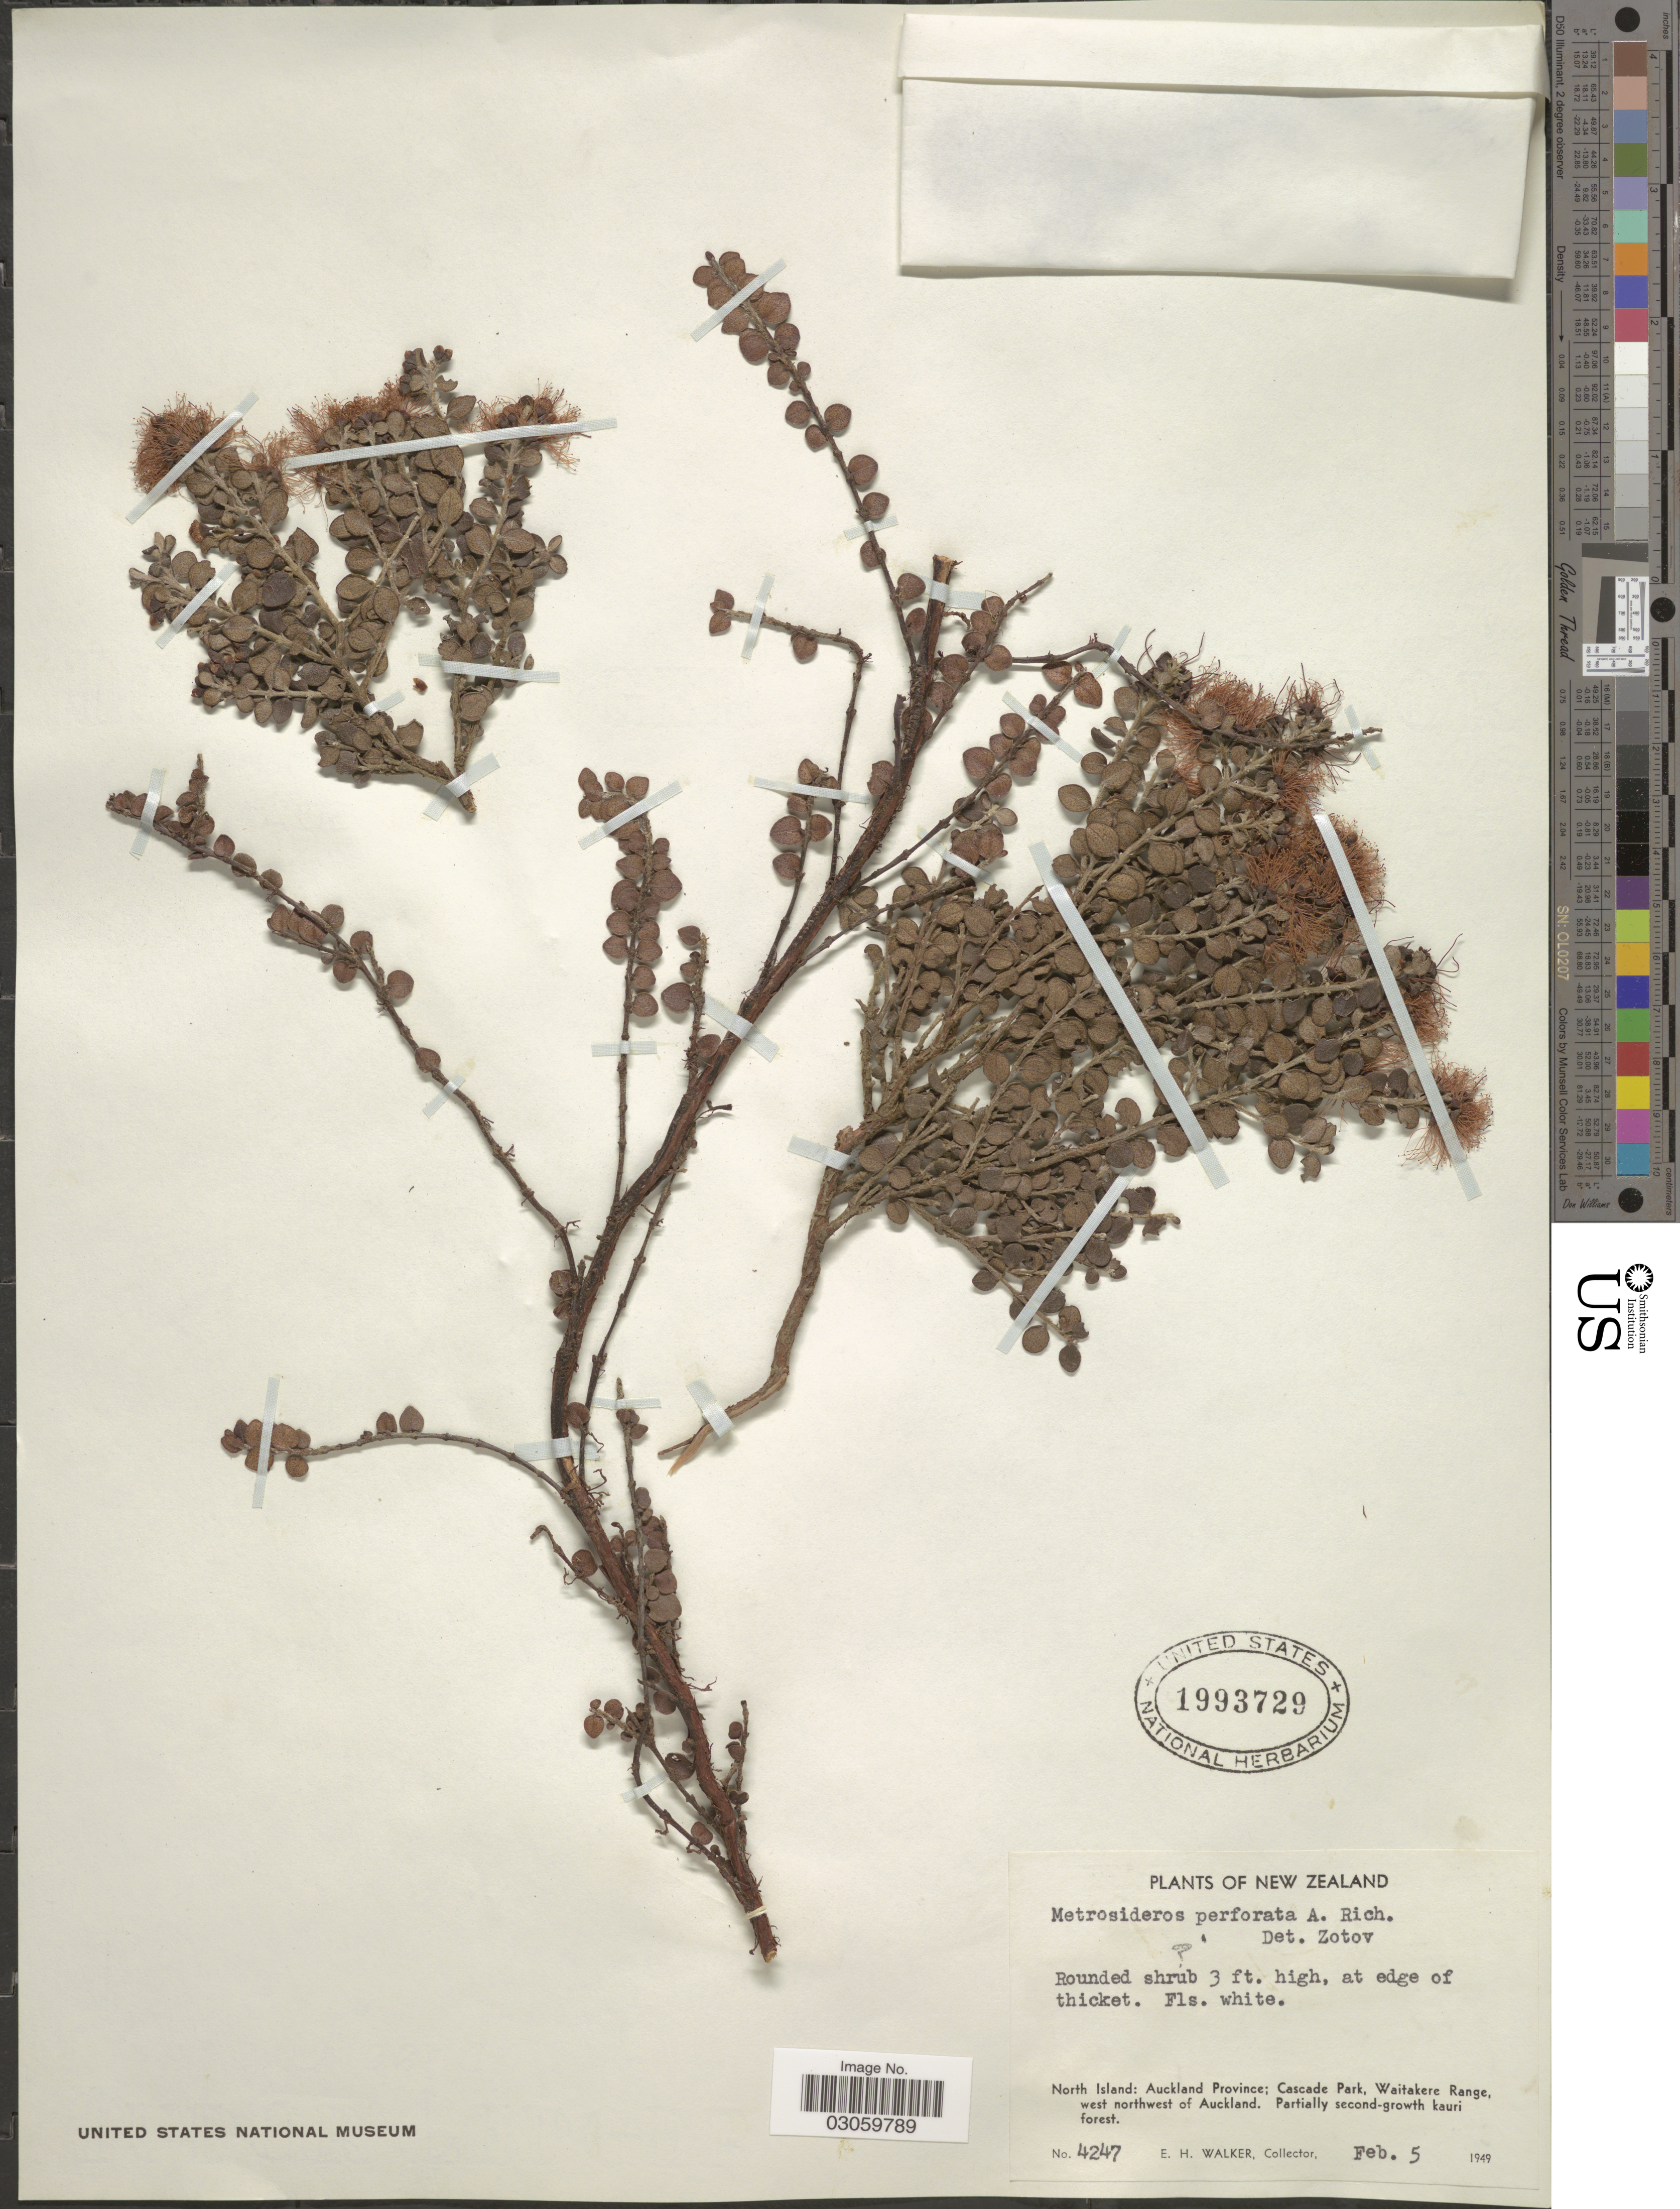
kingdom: Plantae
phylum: Tracheophyta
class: Magnoliopsida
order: Myrtales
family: Myrtaceae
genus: Metrosideros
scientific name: Metrosideros perforata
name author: (J.R. Forst. & G. Forst.) Druce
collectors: E. H. Walker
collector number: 4247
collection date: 1949-02-05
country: New Zealand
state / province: Auckland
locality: North Island: Cascade Park, Waitakere Range, west northwest of Auckland.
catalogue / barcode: US 1993729